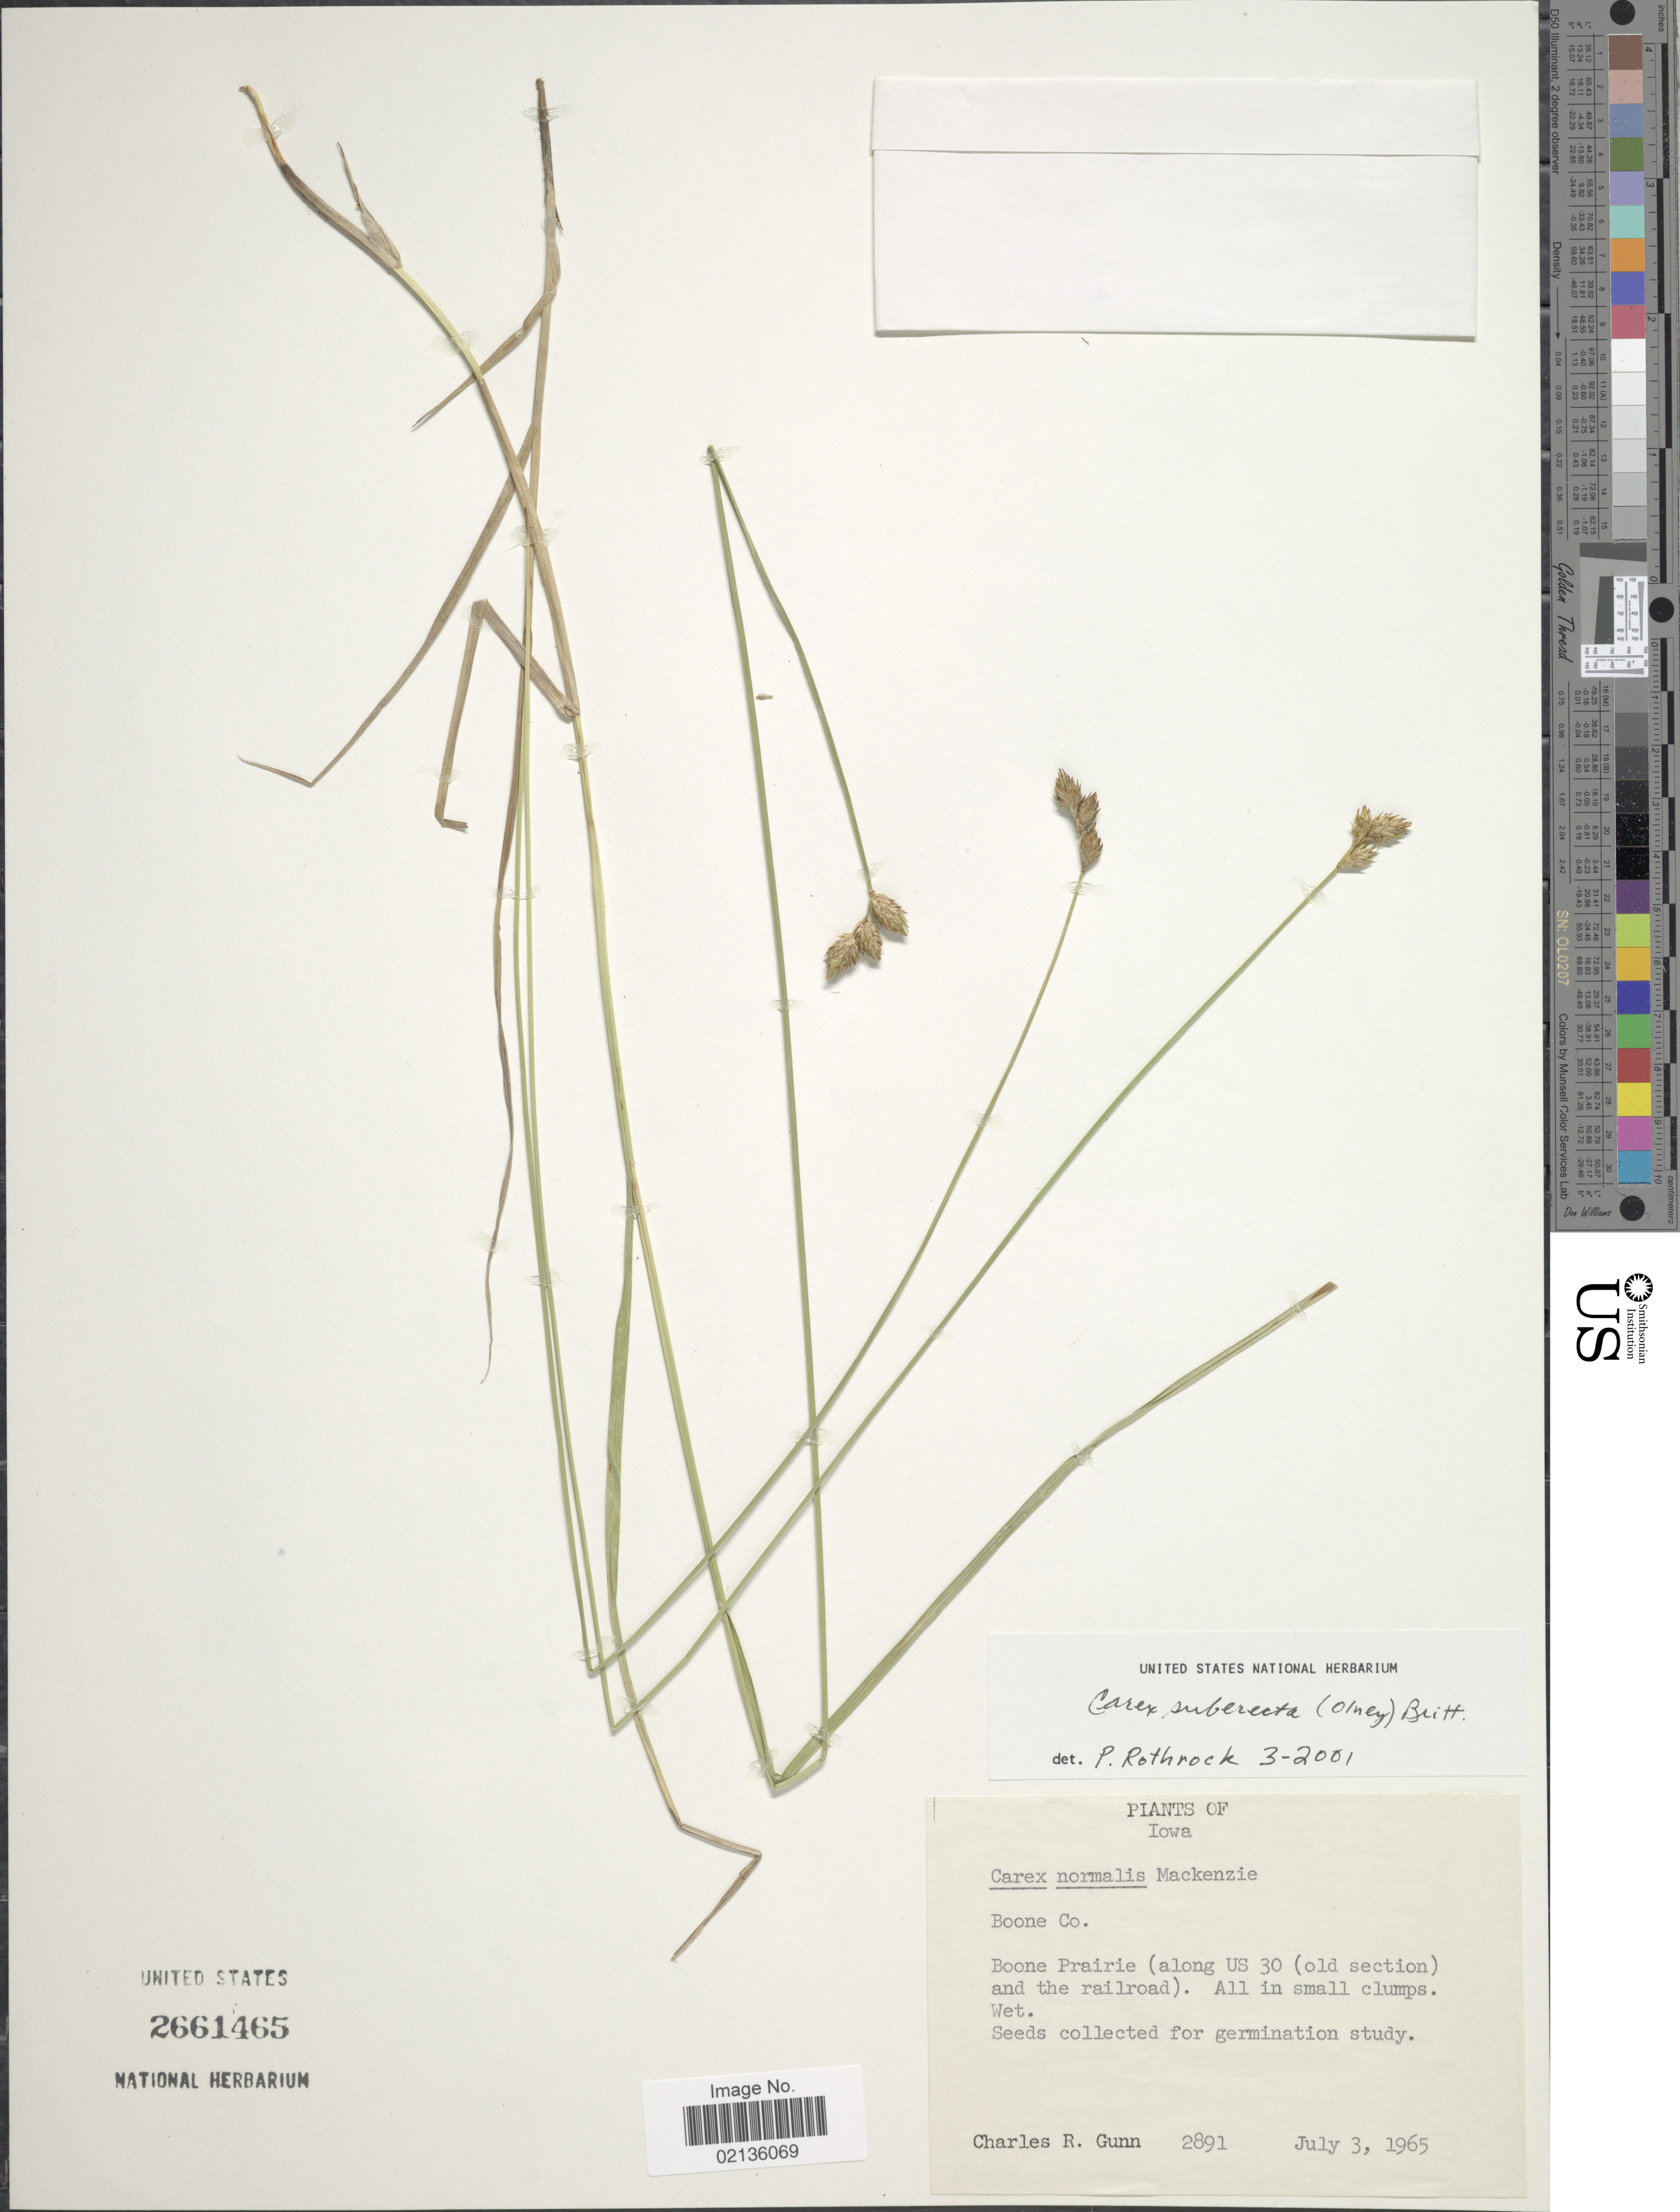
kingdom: Plantae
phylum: Tracheophyta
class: Liliopsida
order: Poales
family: Cyperaceae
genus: Carex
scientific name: Carex suberecta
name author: (Olney) Britton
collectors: C. R. Gunn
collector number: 2891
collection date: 1965-07-03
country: United States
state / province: Iowa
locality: Boone Co., Boone Prairie (along US 30 (old section) and the railroad)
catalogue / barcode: US 2661465